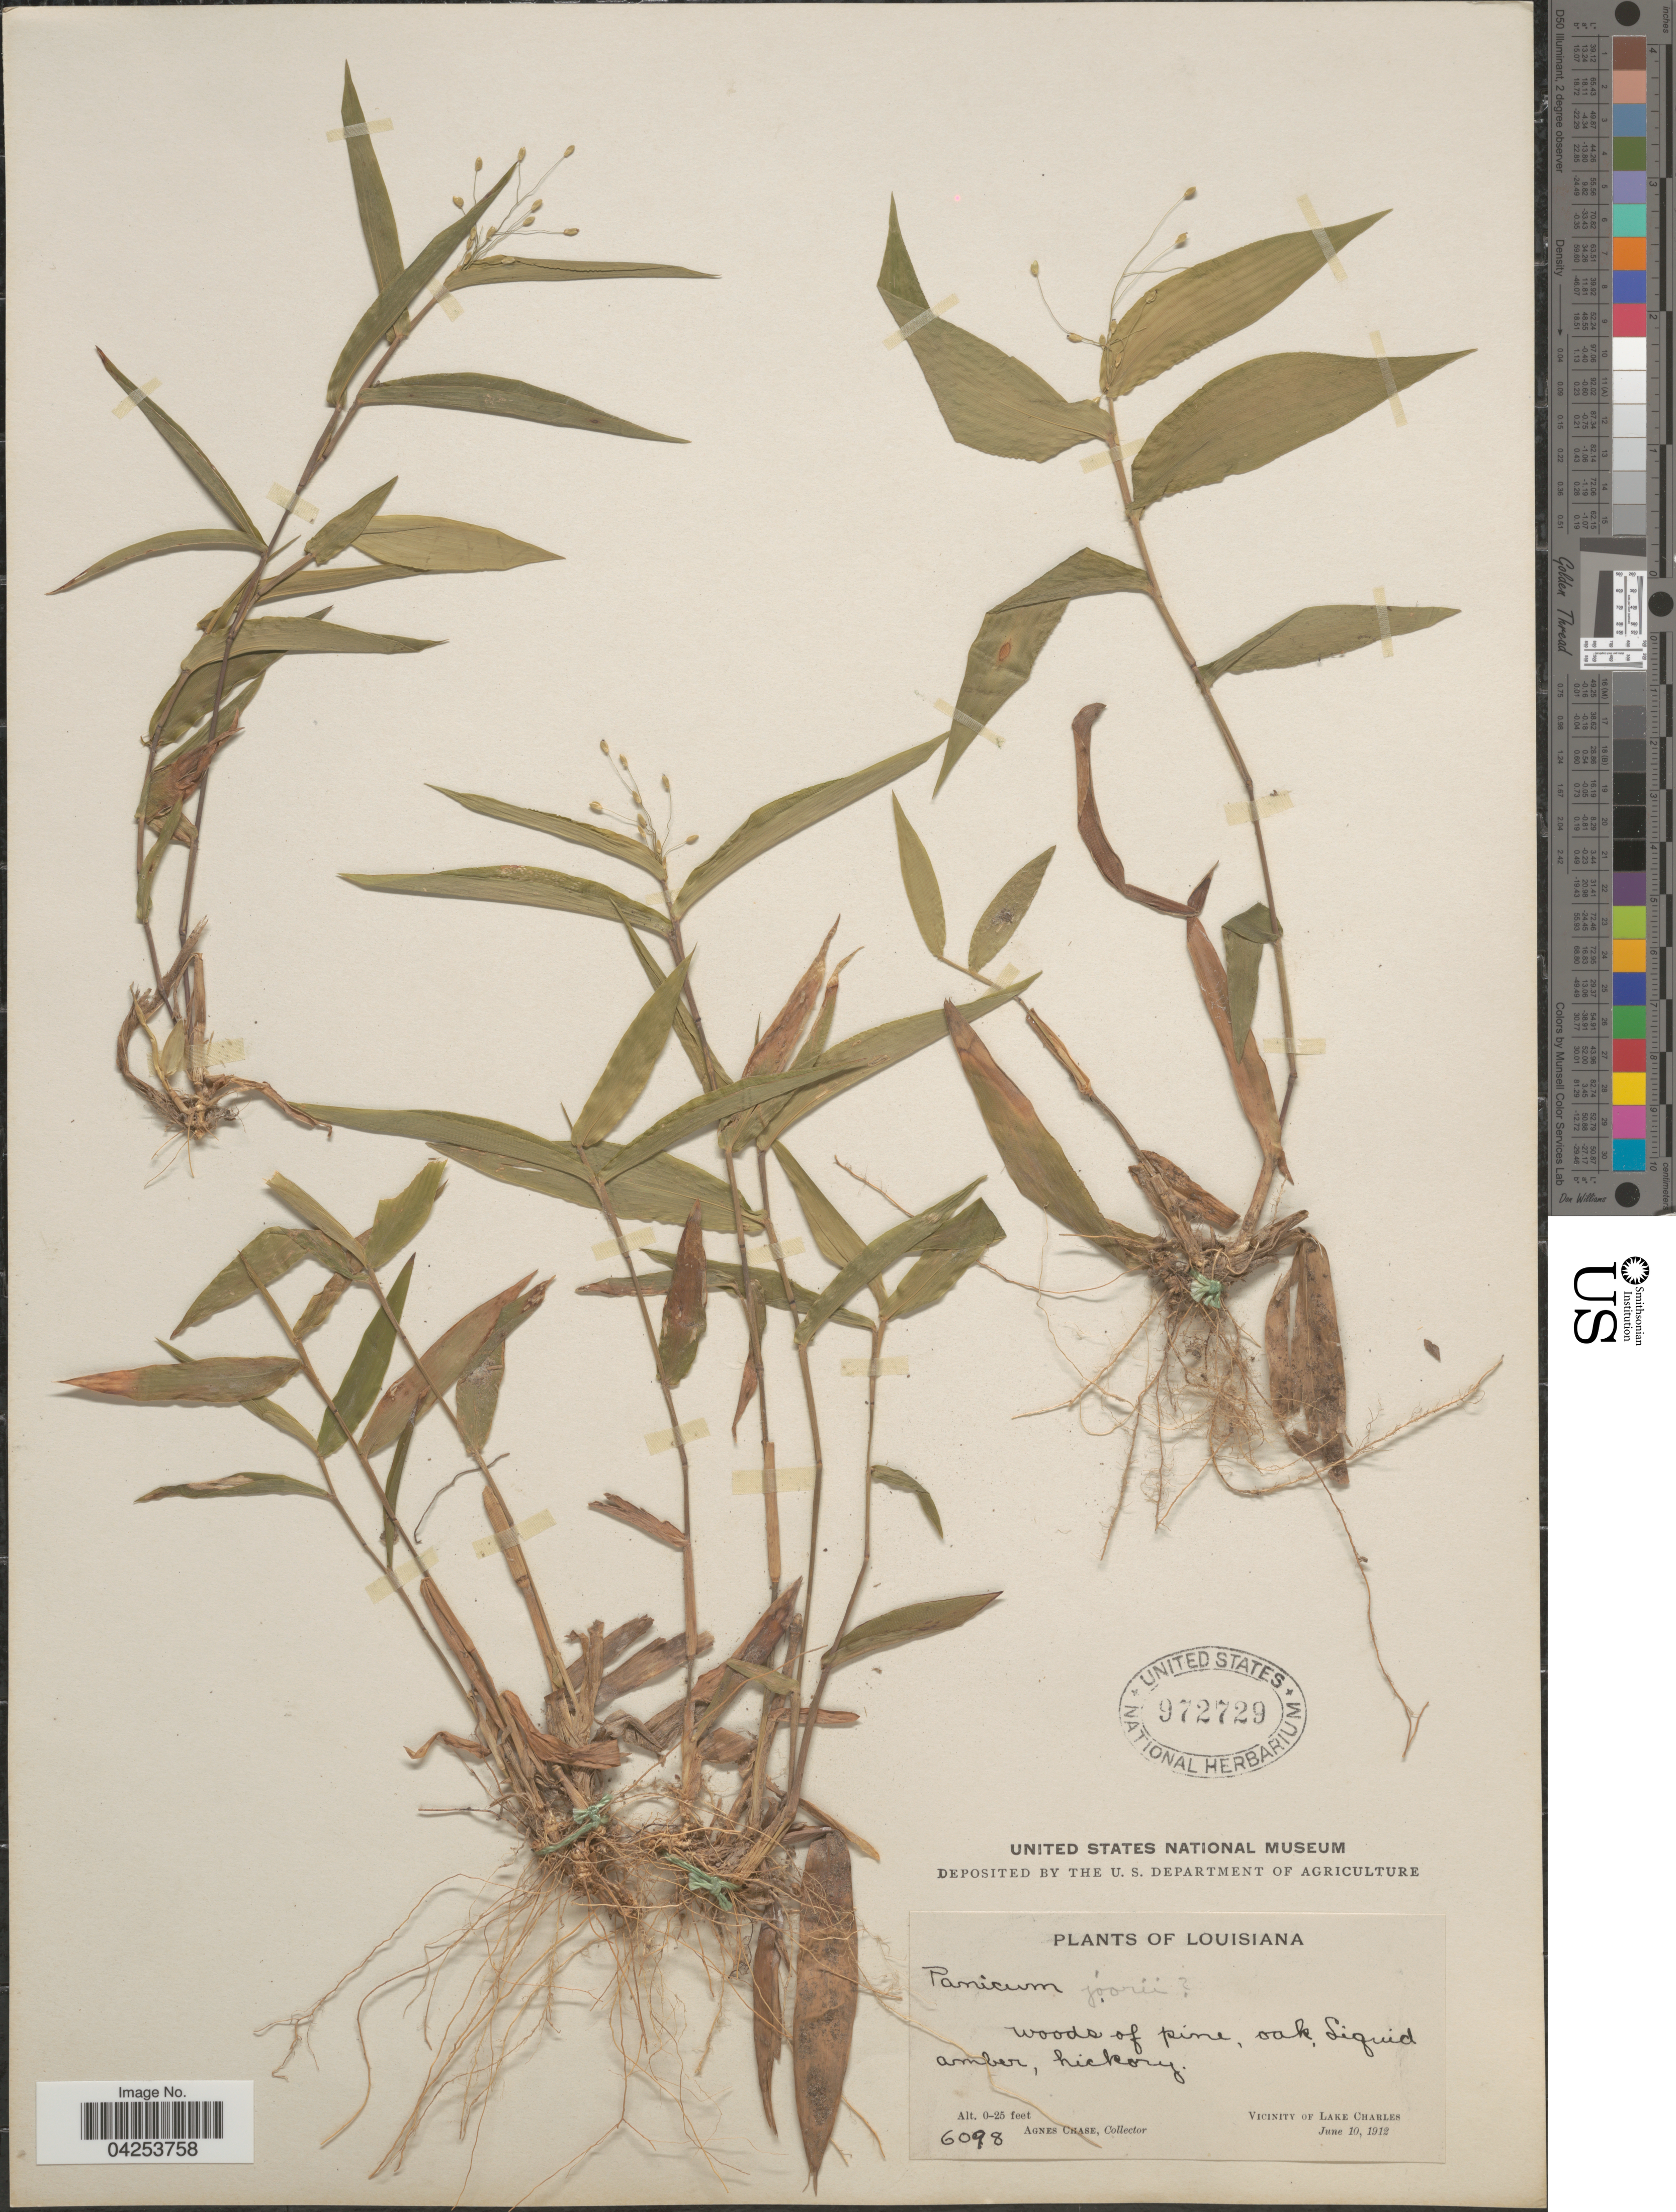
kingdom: Plantae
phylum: Tracheophyta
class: Liliopsida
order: Poales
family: Poaceae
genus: Dichanthelium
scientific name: Dichanthelium commutatum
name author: (Schult.) Gould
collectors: A. Chase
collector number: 6098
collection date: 1912-06-10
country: United States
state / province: Louisiana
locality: Woods of pine, oak Liquid amber, hickory. Vicinity of Lake Charles.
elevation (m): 0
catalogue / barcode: US 972729